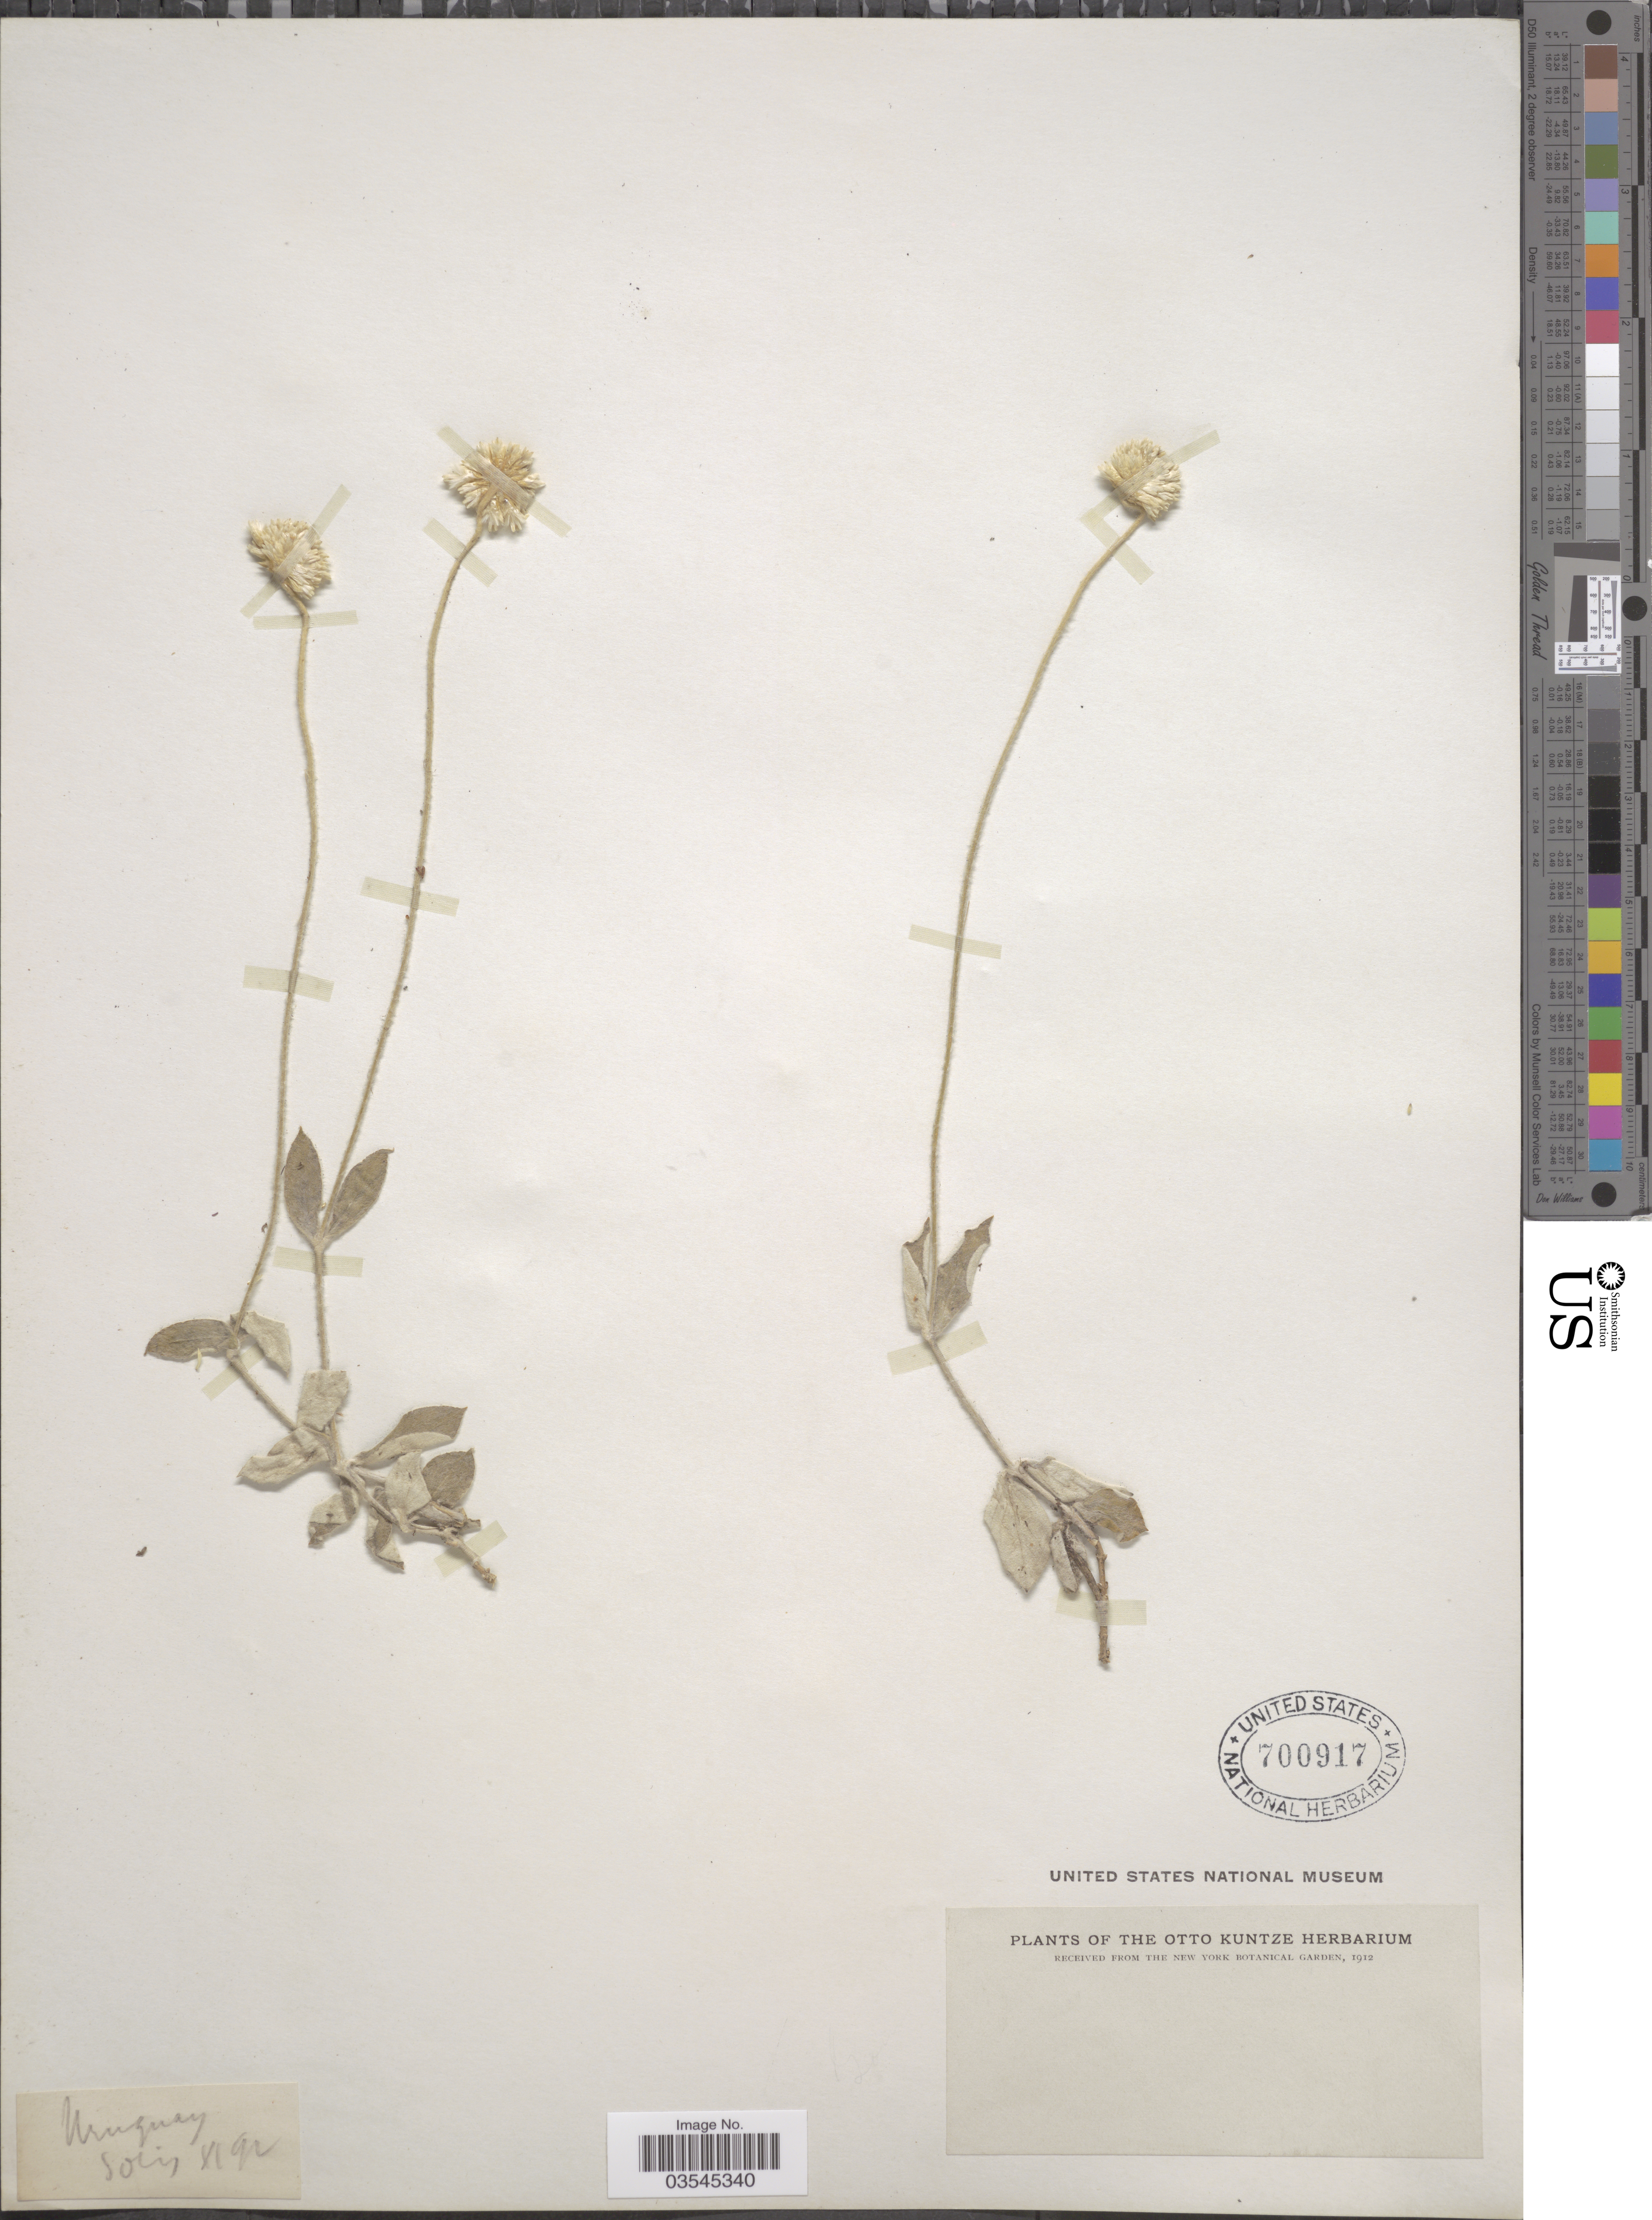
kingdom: Plantae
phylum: Tracheophyta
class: Magnoliopsida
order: Caryophyllales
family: Amaranthaceae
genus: Pfaffia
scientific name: Pfaffia gnaphaloides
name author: (L. f.) Mart.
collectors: ex herb. Otto Kuntze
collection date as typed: Transcribed d/m/y: /6/92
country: Uruguay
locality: Solis.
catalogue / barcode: US 700917